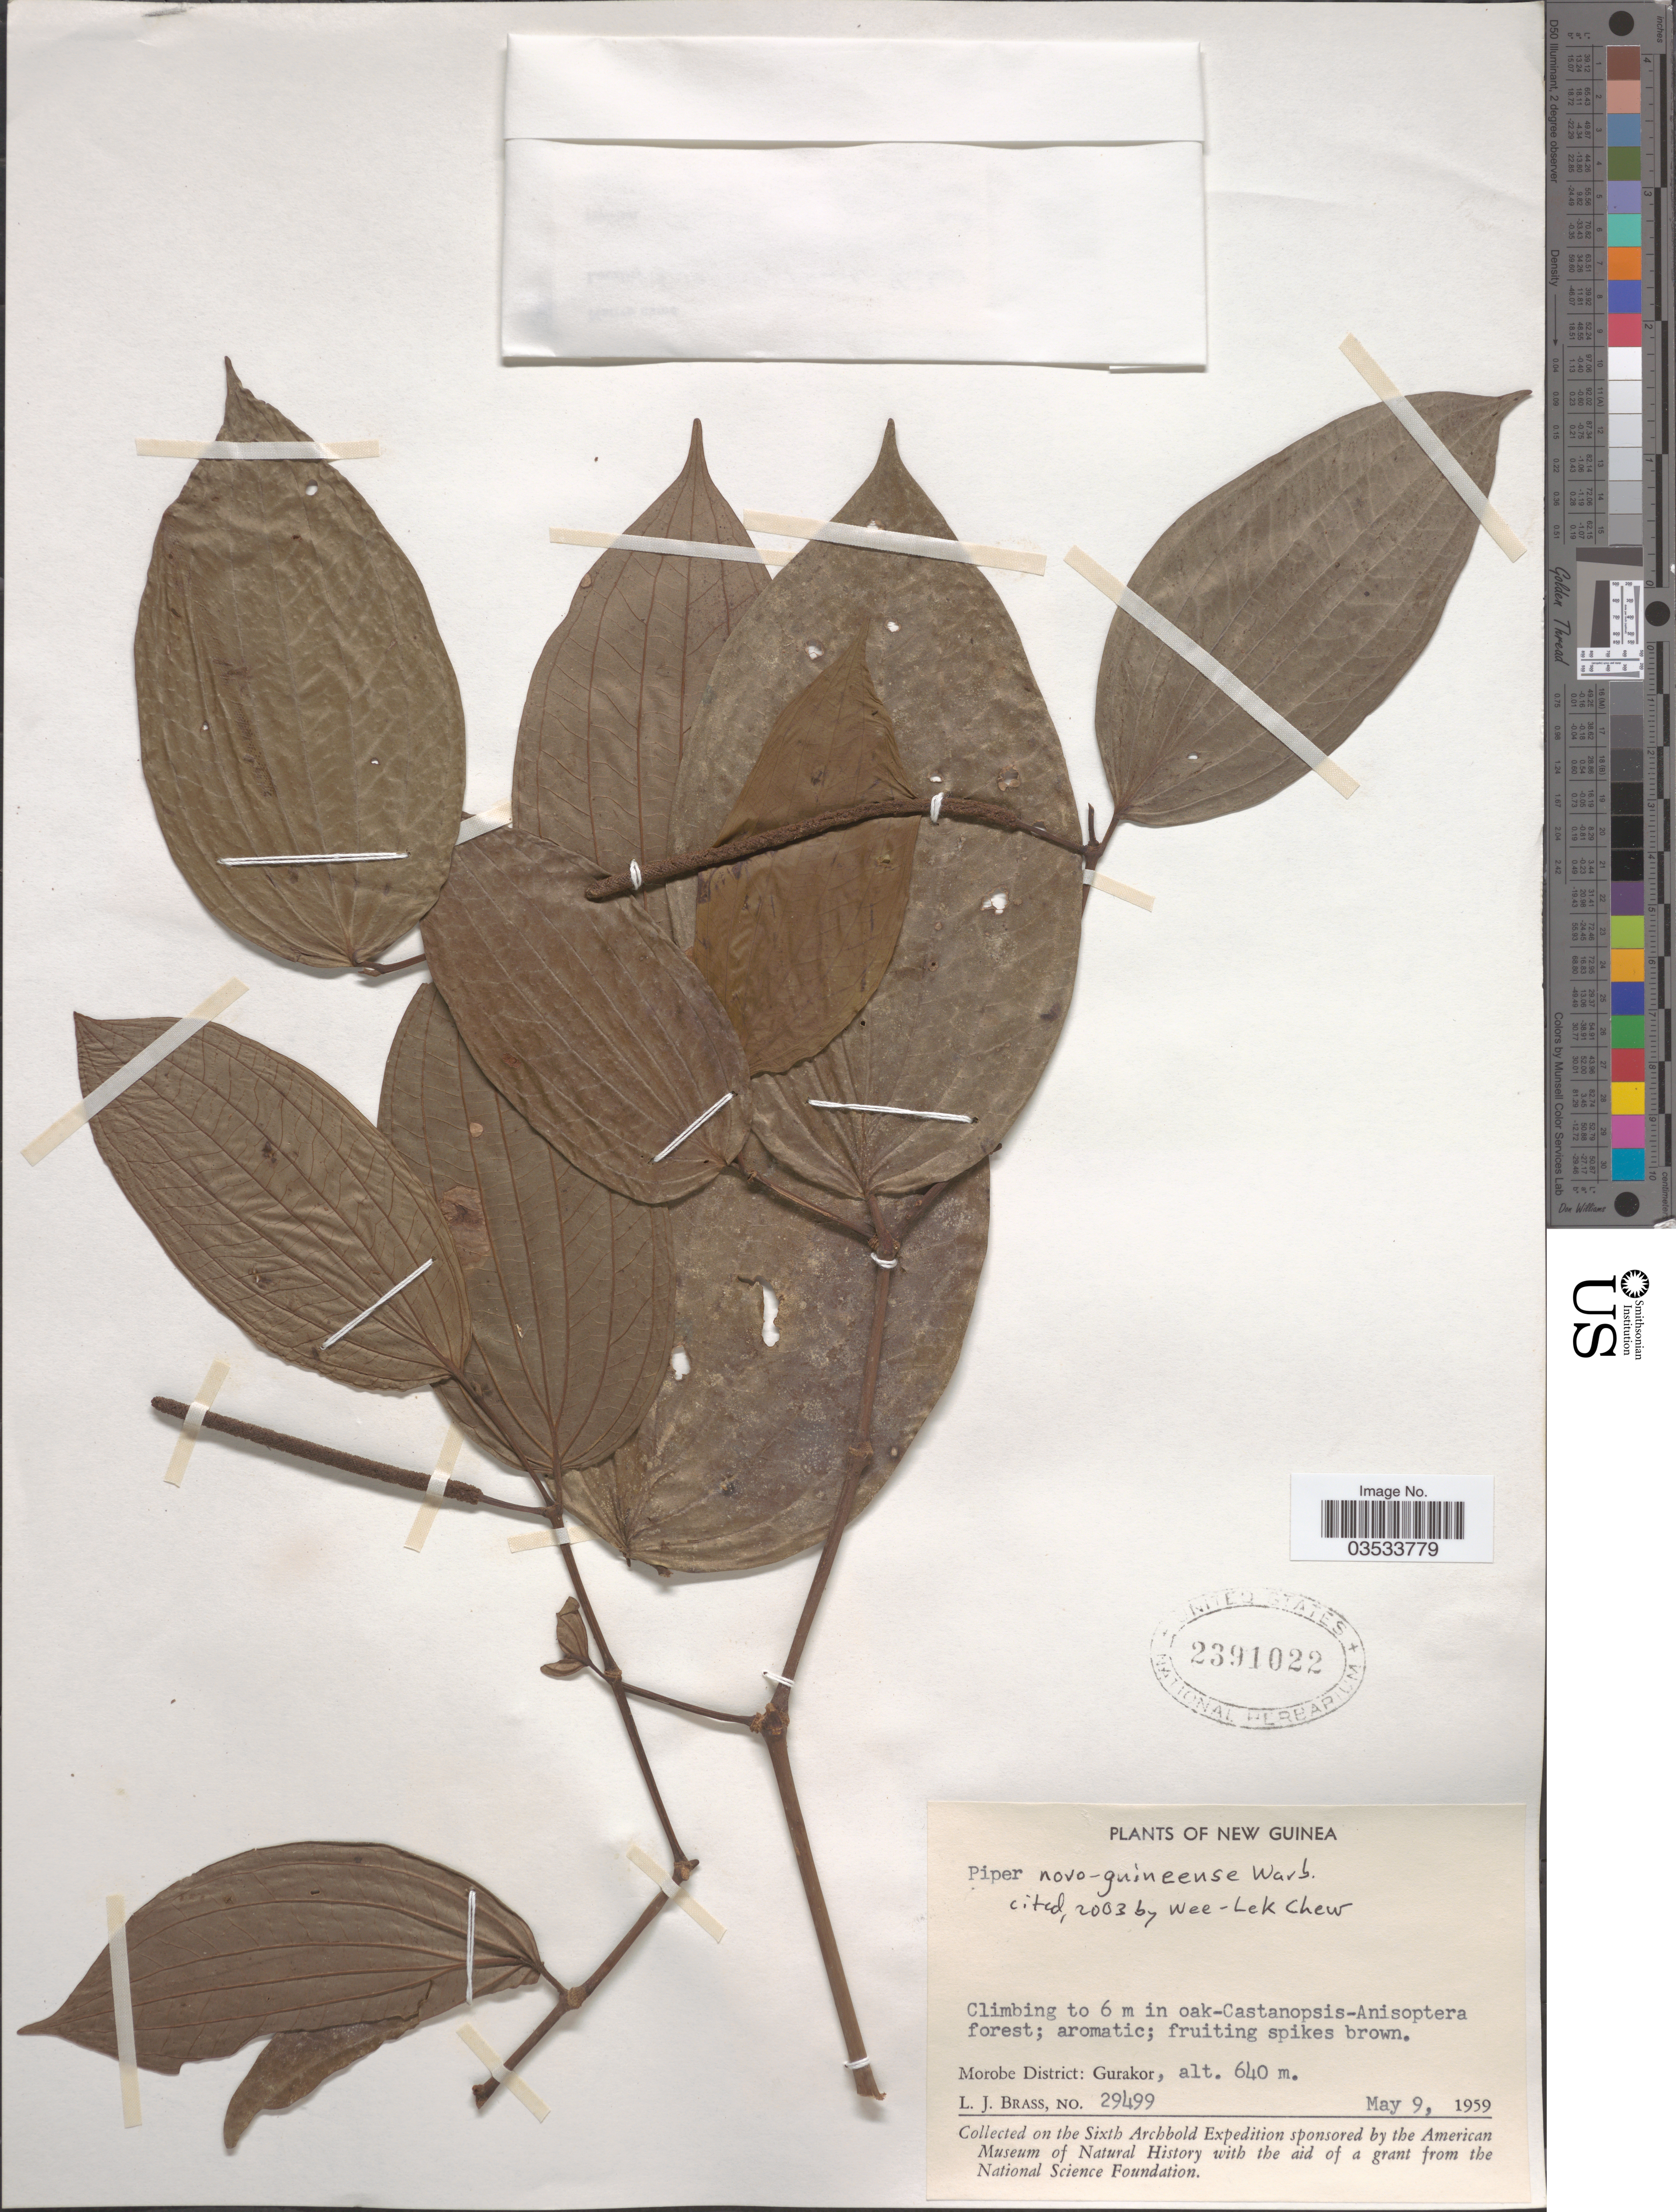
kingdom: Plantae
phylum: Tracheophyta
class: Magnoliopsida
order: Piperales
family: Piperaceae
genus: Piper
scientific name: Piper novoguineense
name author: Warb.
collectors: L. J. Brass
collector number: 29499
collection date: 1959-05-09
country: Papua New Guinea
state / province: Morobe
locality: New Guinea. Morobe District: Gurakor.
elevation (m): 640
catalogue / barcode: US 2391022